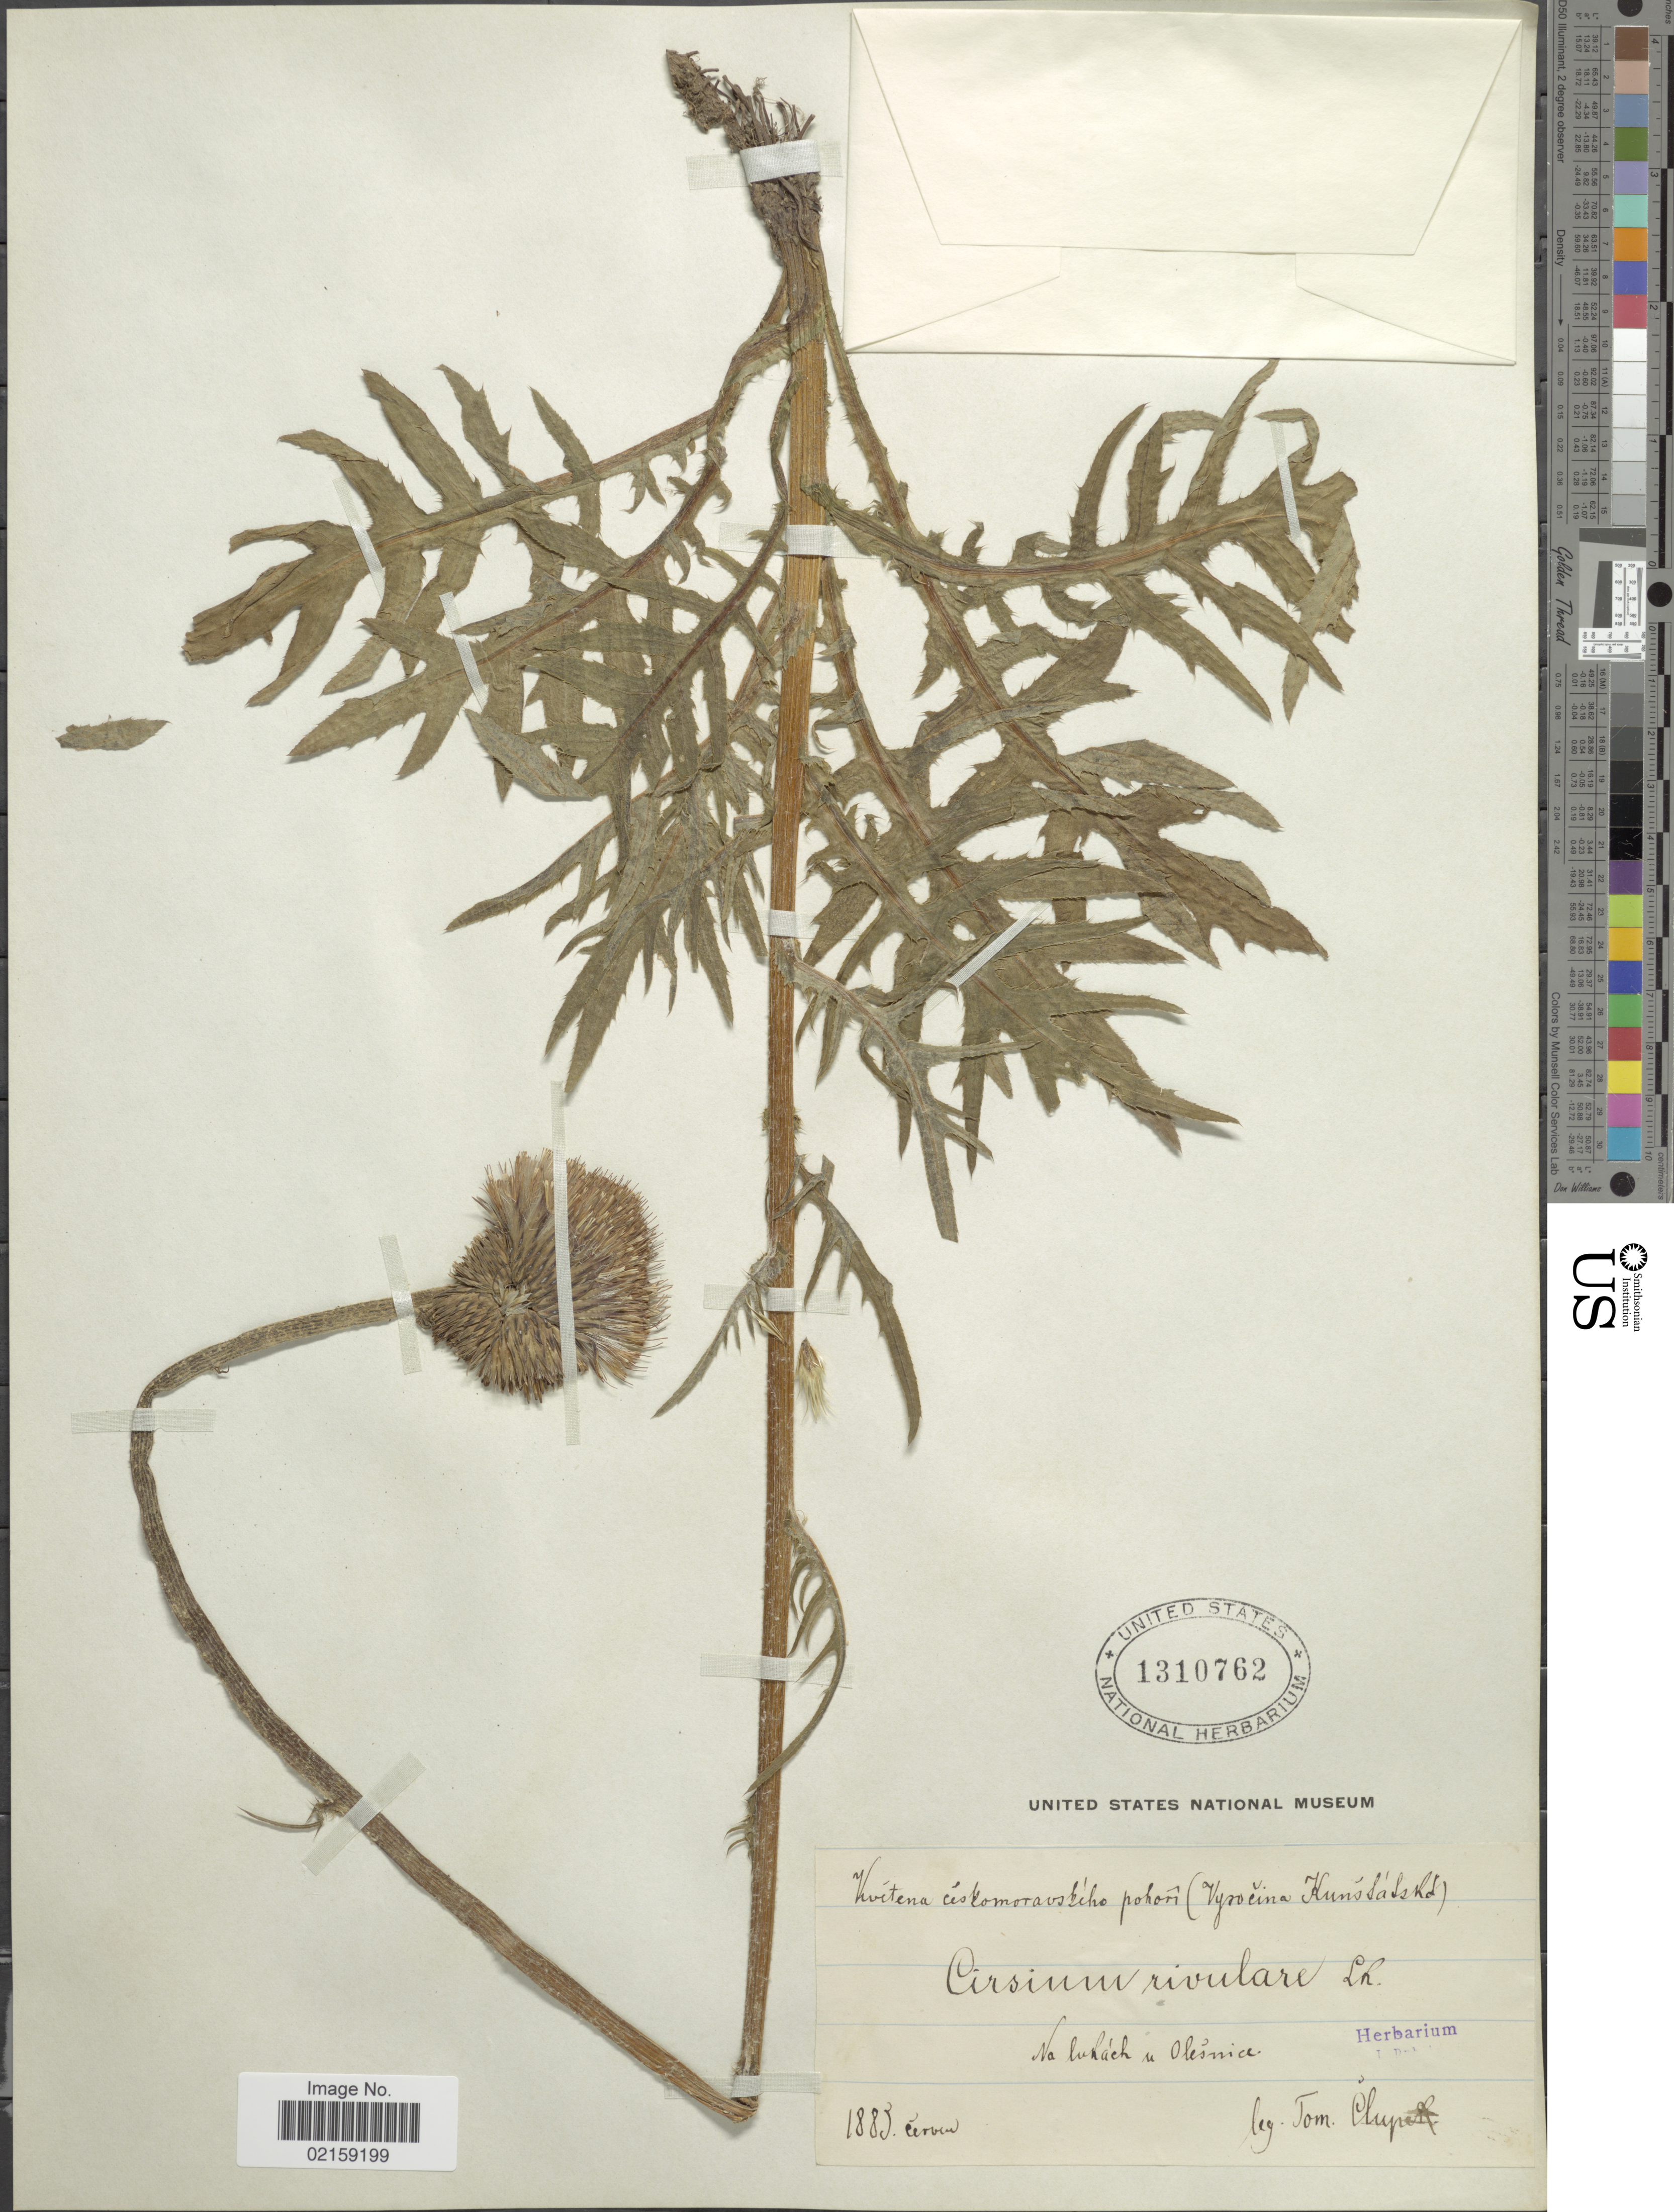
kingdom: Plantae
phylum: Tracheophyta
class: Magnoliopsida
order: Asterales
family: Asteraceae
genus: Cirsium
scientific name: Cirsium rivulare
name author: (Jacq.) All.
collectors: T. Clupe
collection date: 1883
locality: Na luRach u Olesnice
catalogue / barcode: US 1310762